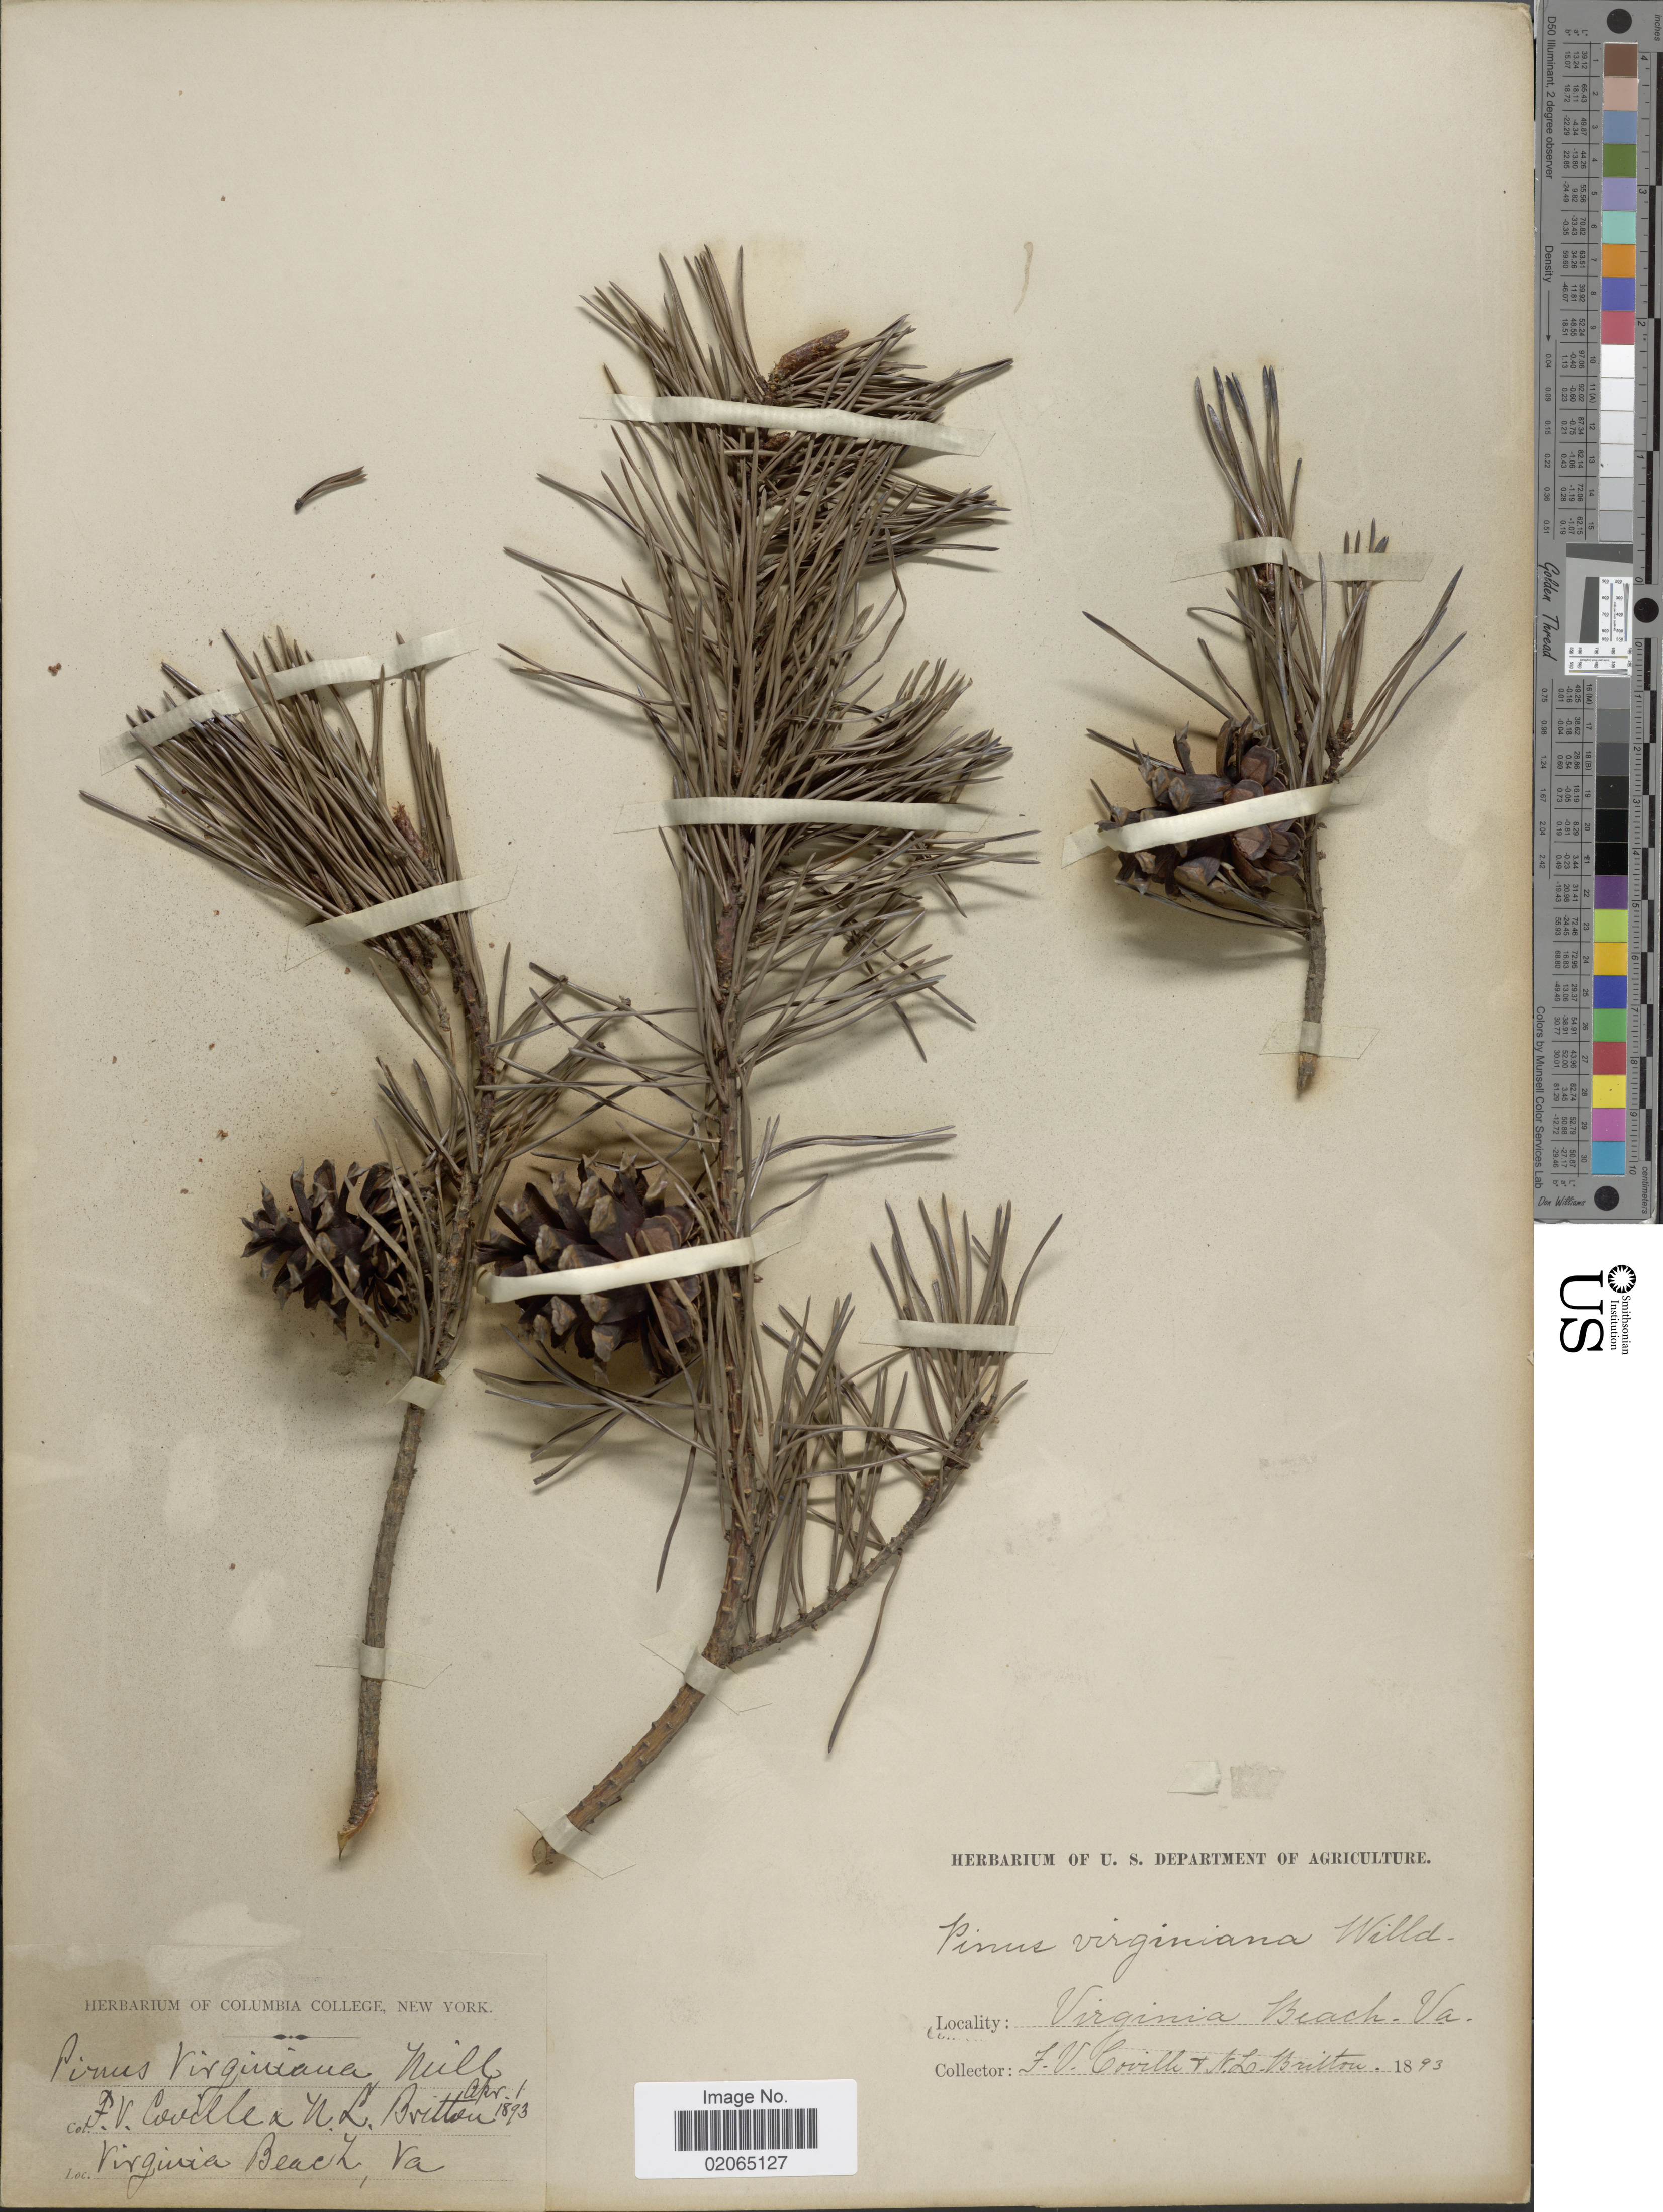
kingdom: Plantae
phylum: Tracheophyta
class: Pinopsida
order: Pinales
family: Pinaceae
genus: Pinus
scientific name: Pinus virginiana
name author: Mill.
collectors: T. Colville & N. Britton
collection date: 1893-04-01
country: United States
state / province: Virginia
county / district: City of Virginia Beach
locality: Virginia Beach